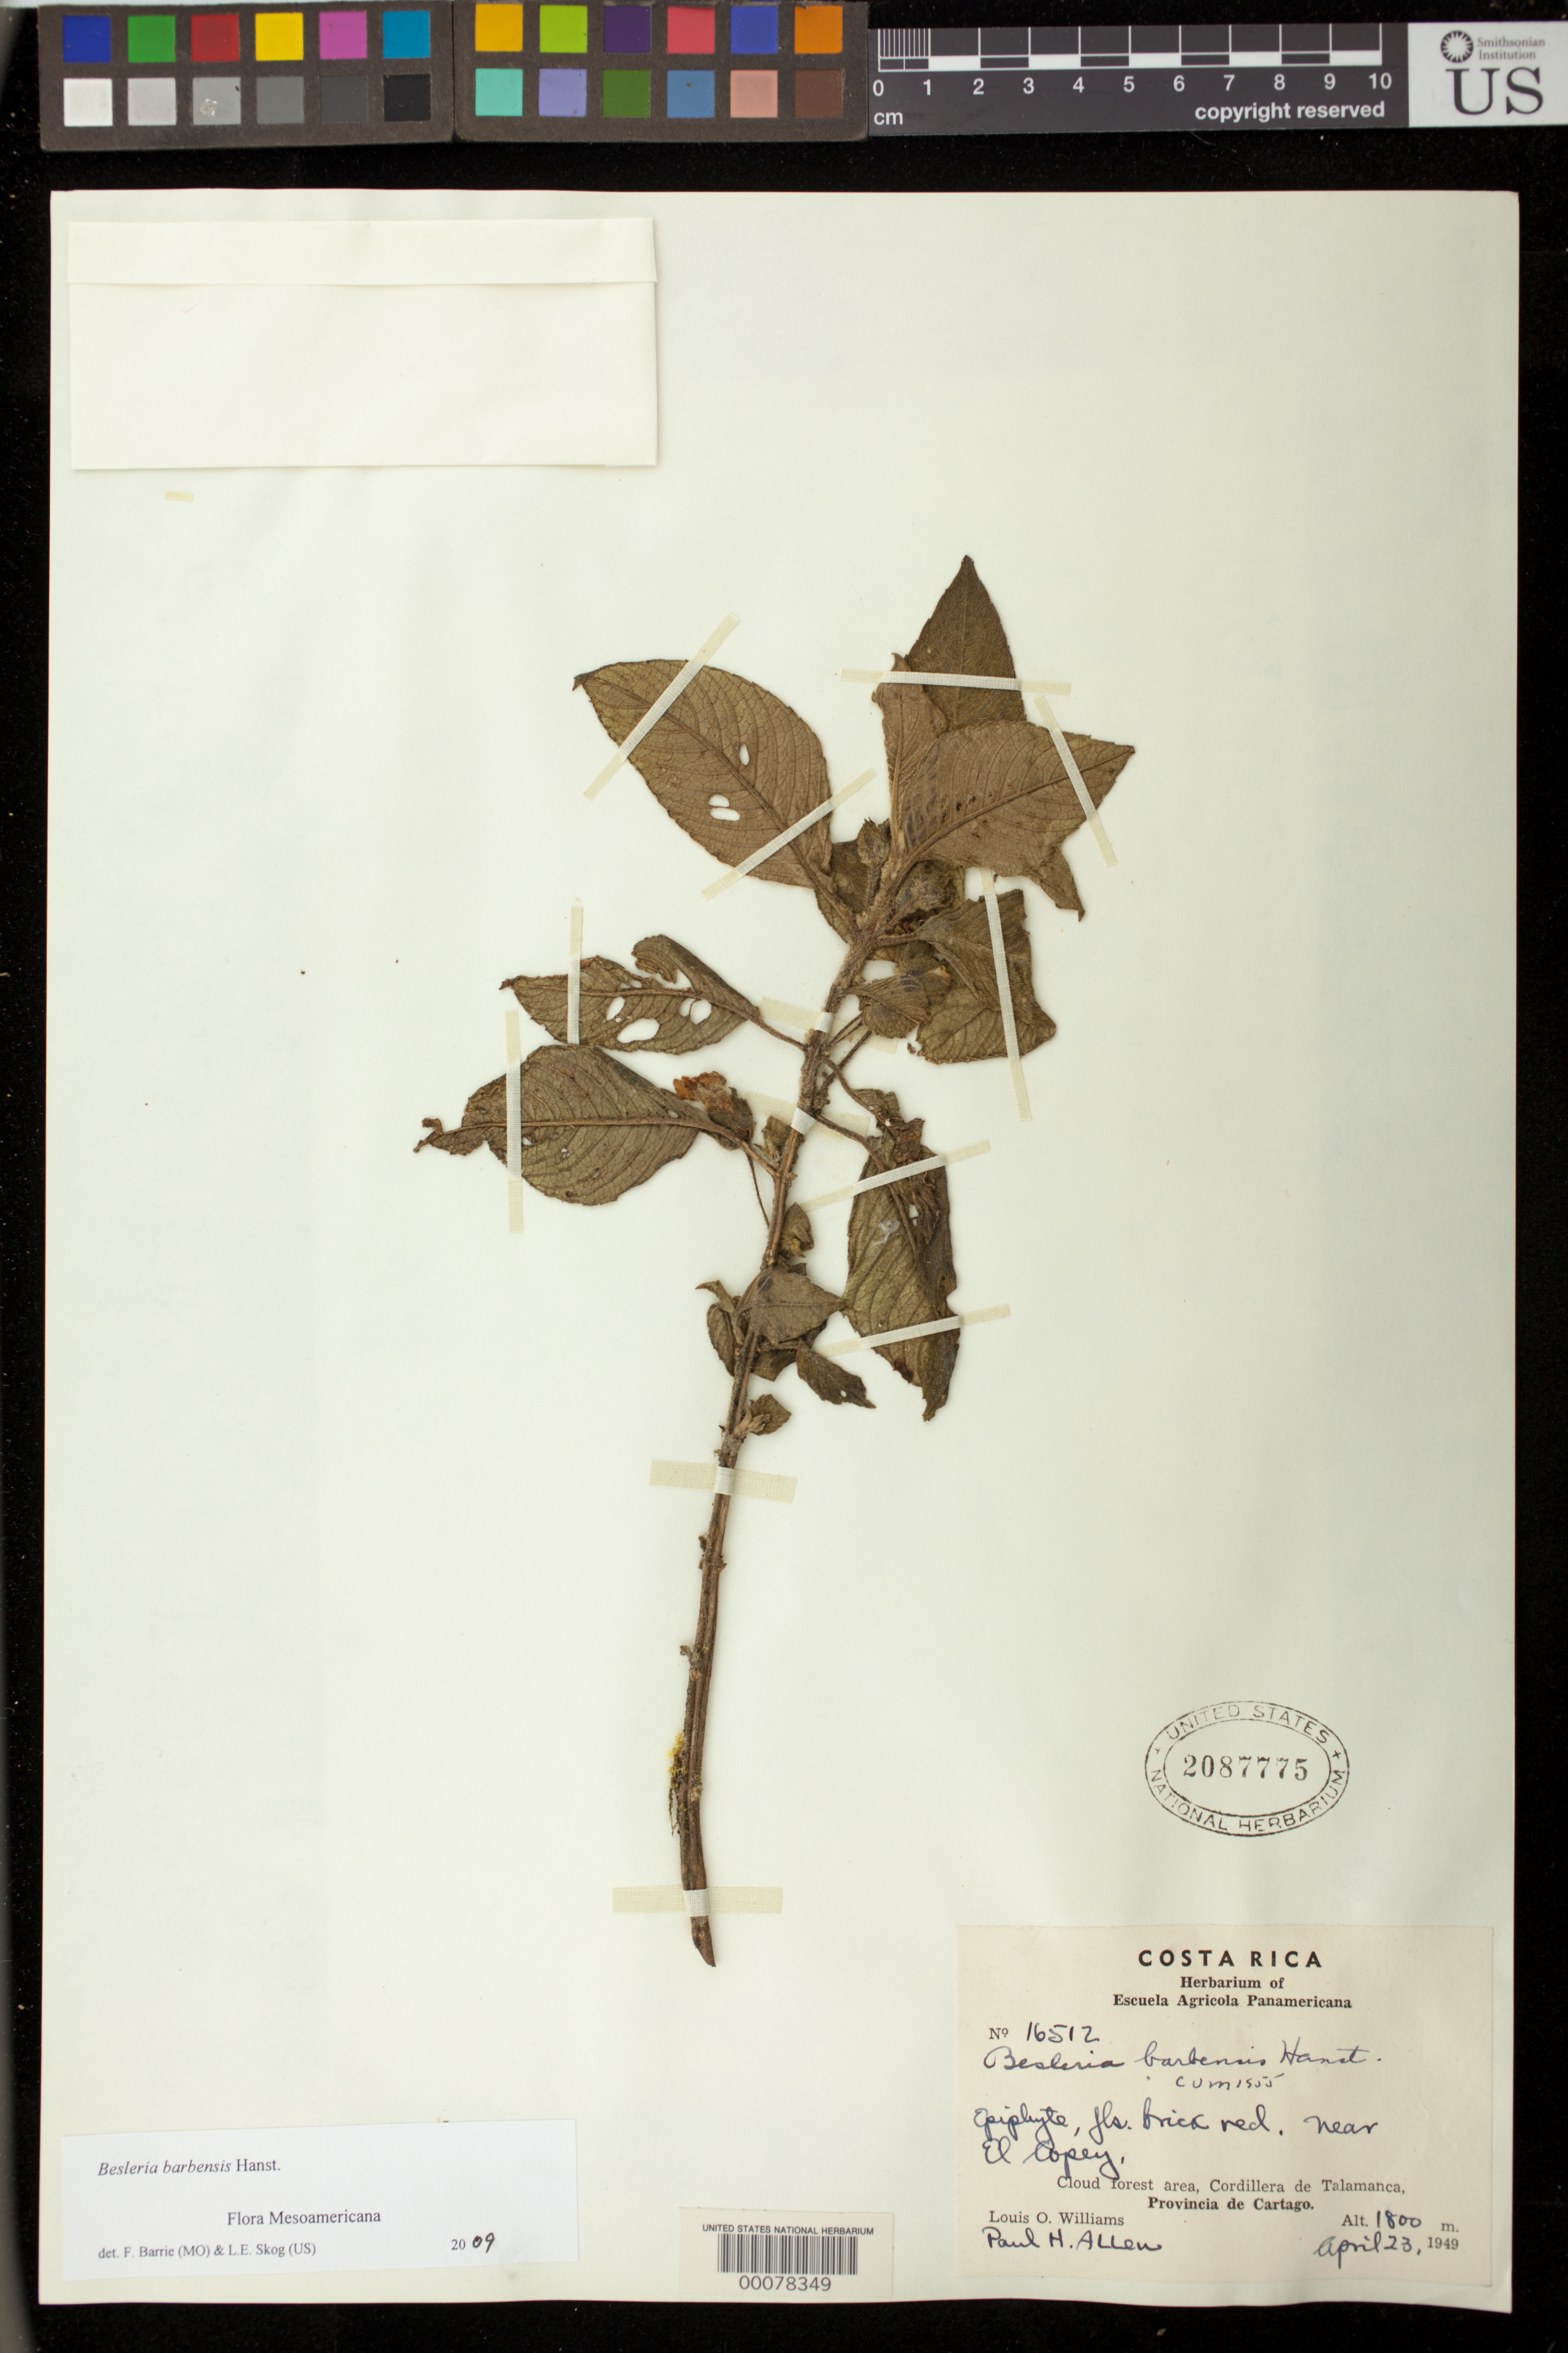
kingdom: Plantae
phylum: Tracheophyta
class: Magnoliopsida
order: Lamiales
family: Gesneriaceae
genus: Besleria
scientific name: Besleria barbensis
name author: Hanst.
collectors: L. O. Williams & P. H. Allen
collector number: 16512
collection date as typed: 23 Apr 1949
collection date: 1949-04-23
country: Costa Rica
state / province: Cartago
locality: Cordillera de Talamanca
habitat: Cloud forest area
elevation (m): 1800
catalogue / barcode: US 2087775